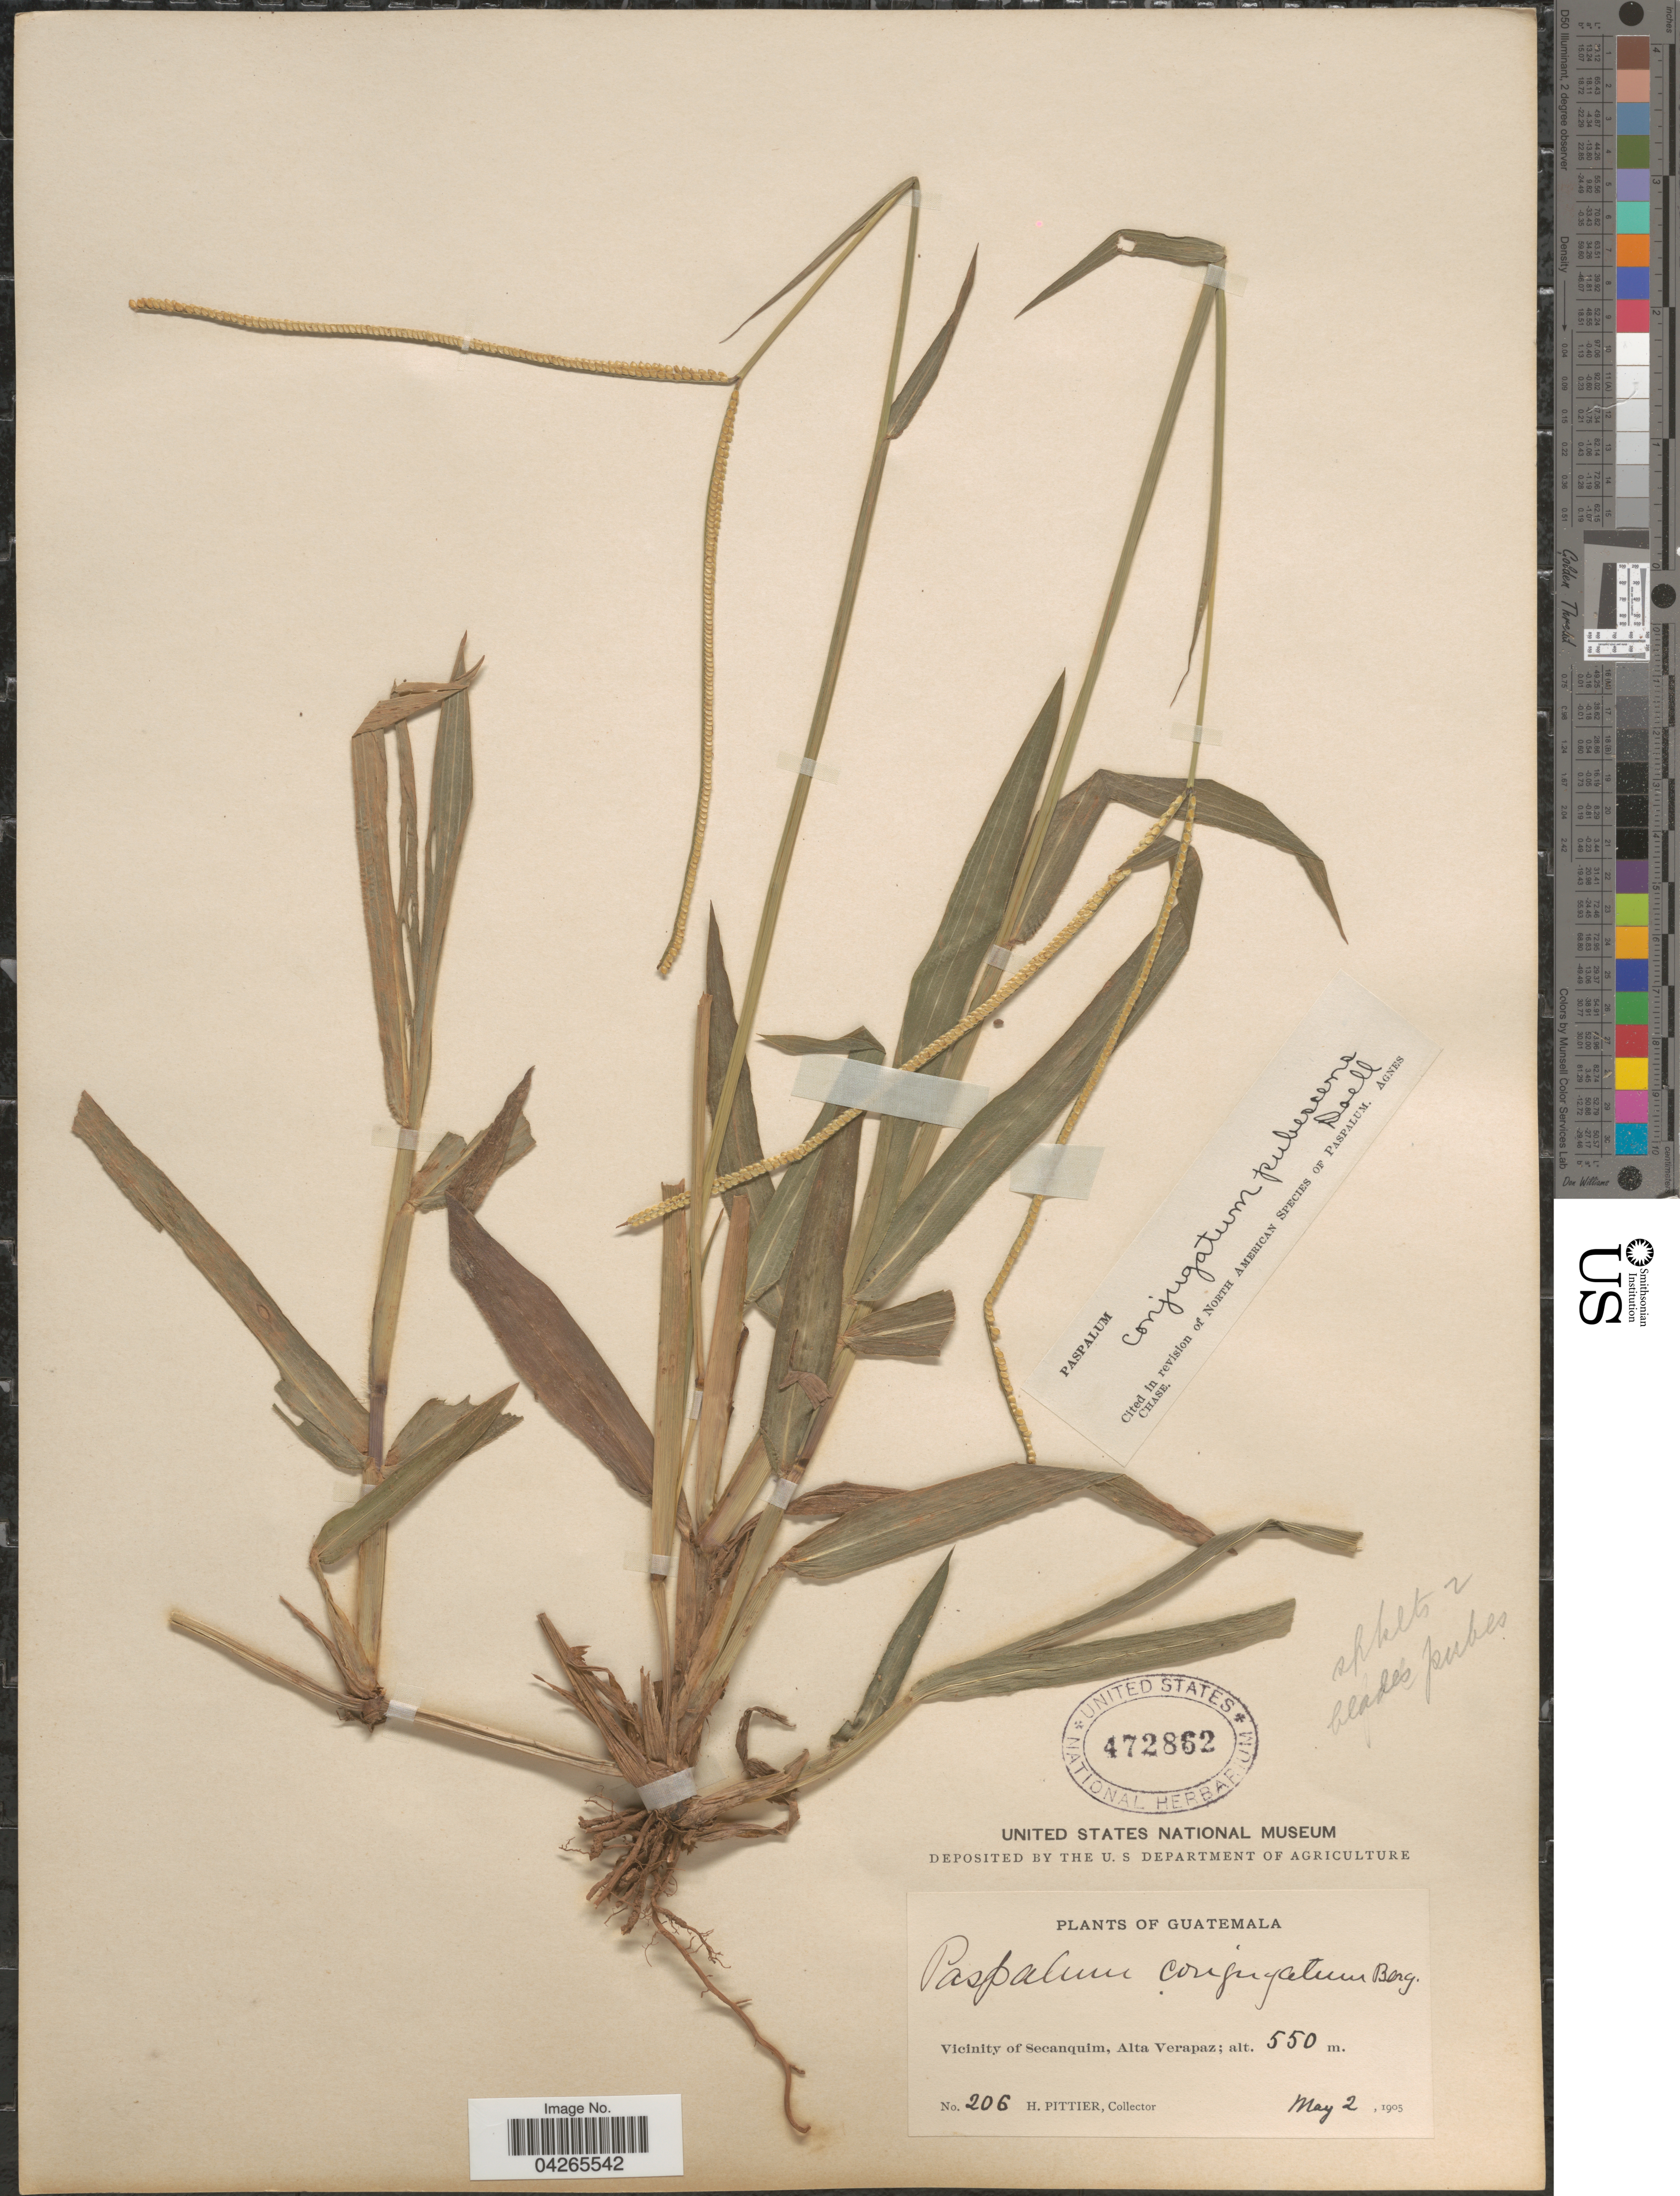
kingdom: Plantae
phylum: Tracheophyta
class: Liliopsida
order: Poales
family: Poaceae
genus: Paspalum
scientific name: Paspalum conjugatum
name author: P.J. Bergius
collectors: H. F. Pittier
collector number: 206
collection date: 1905-05-02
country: Guatemala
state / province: Alta Verapaz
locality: Vicinity of Secanquim.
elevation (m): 550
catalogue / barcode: US 472862